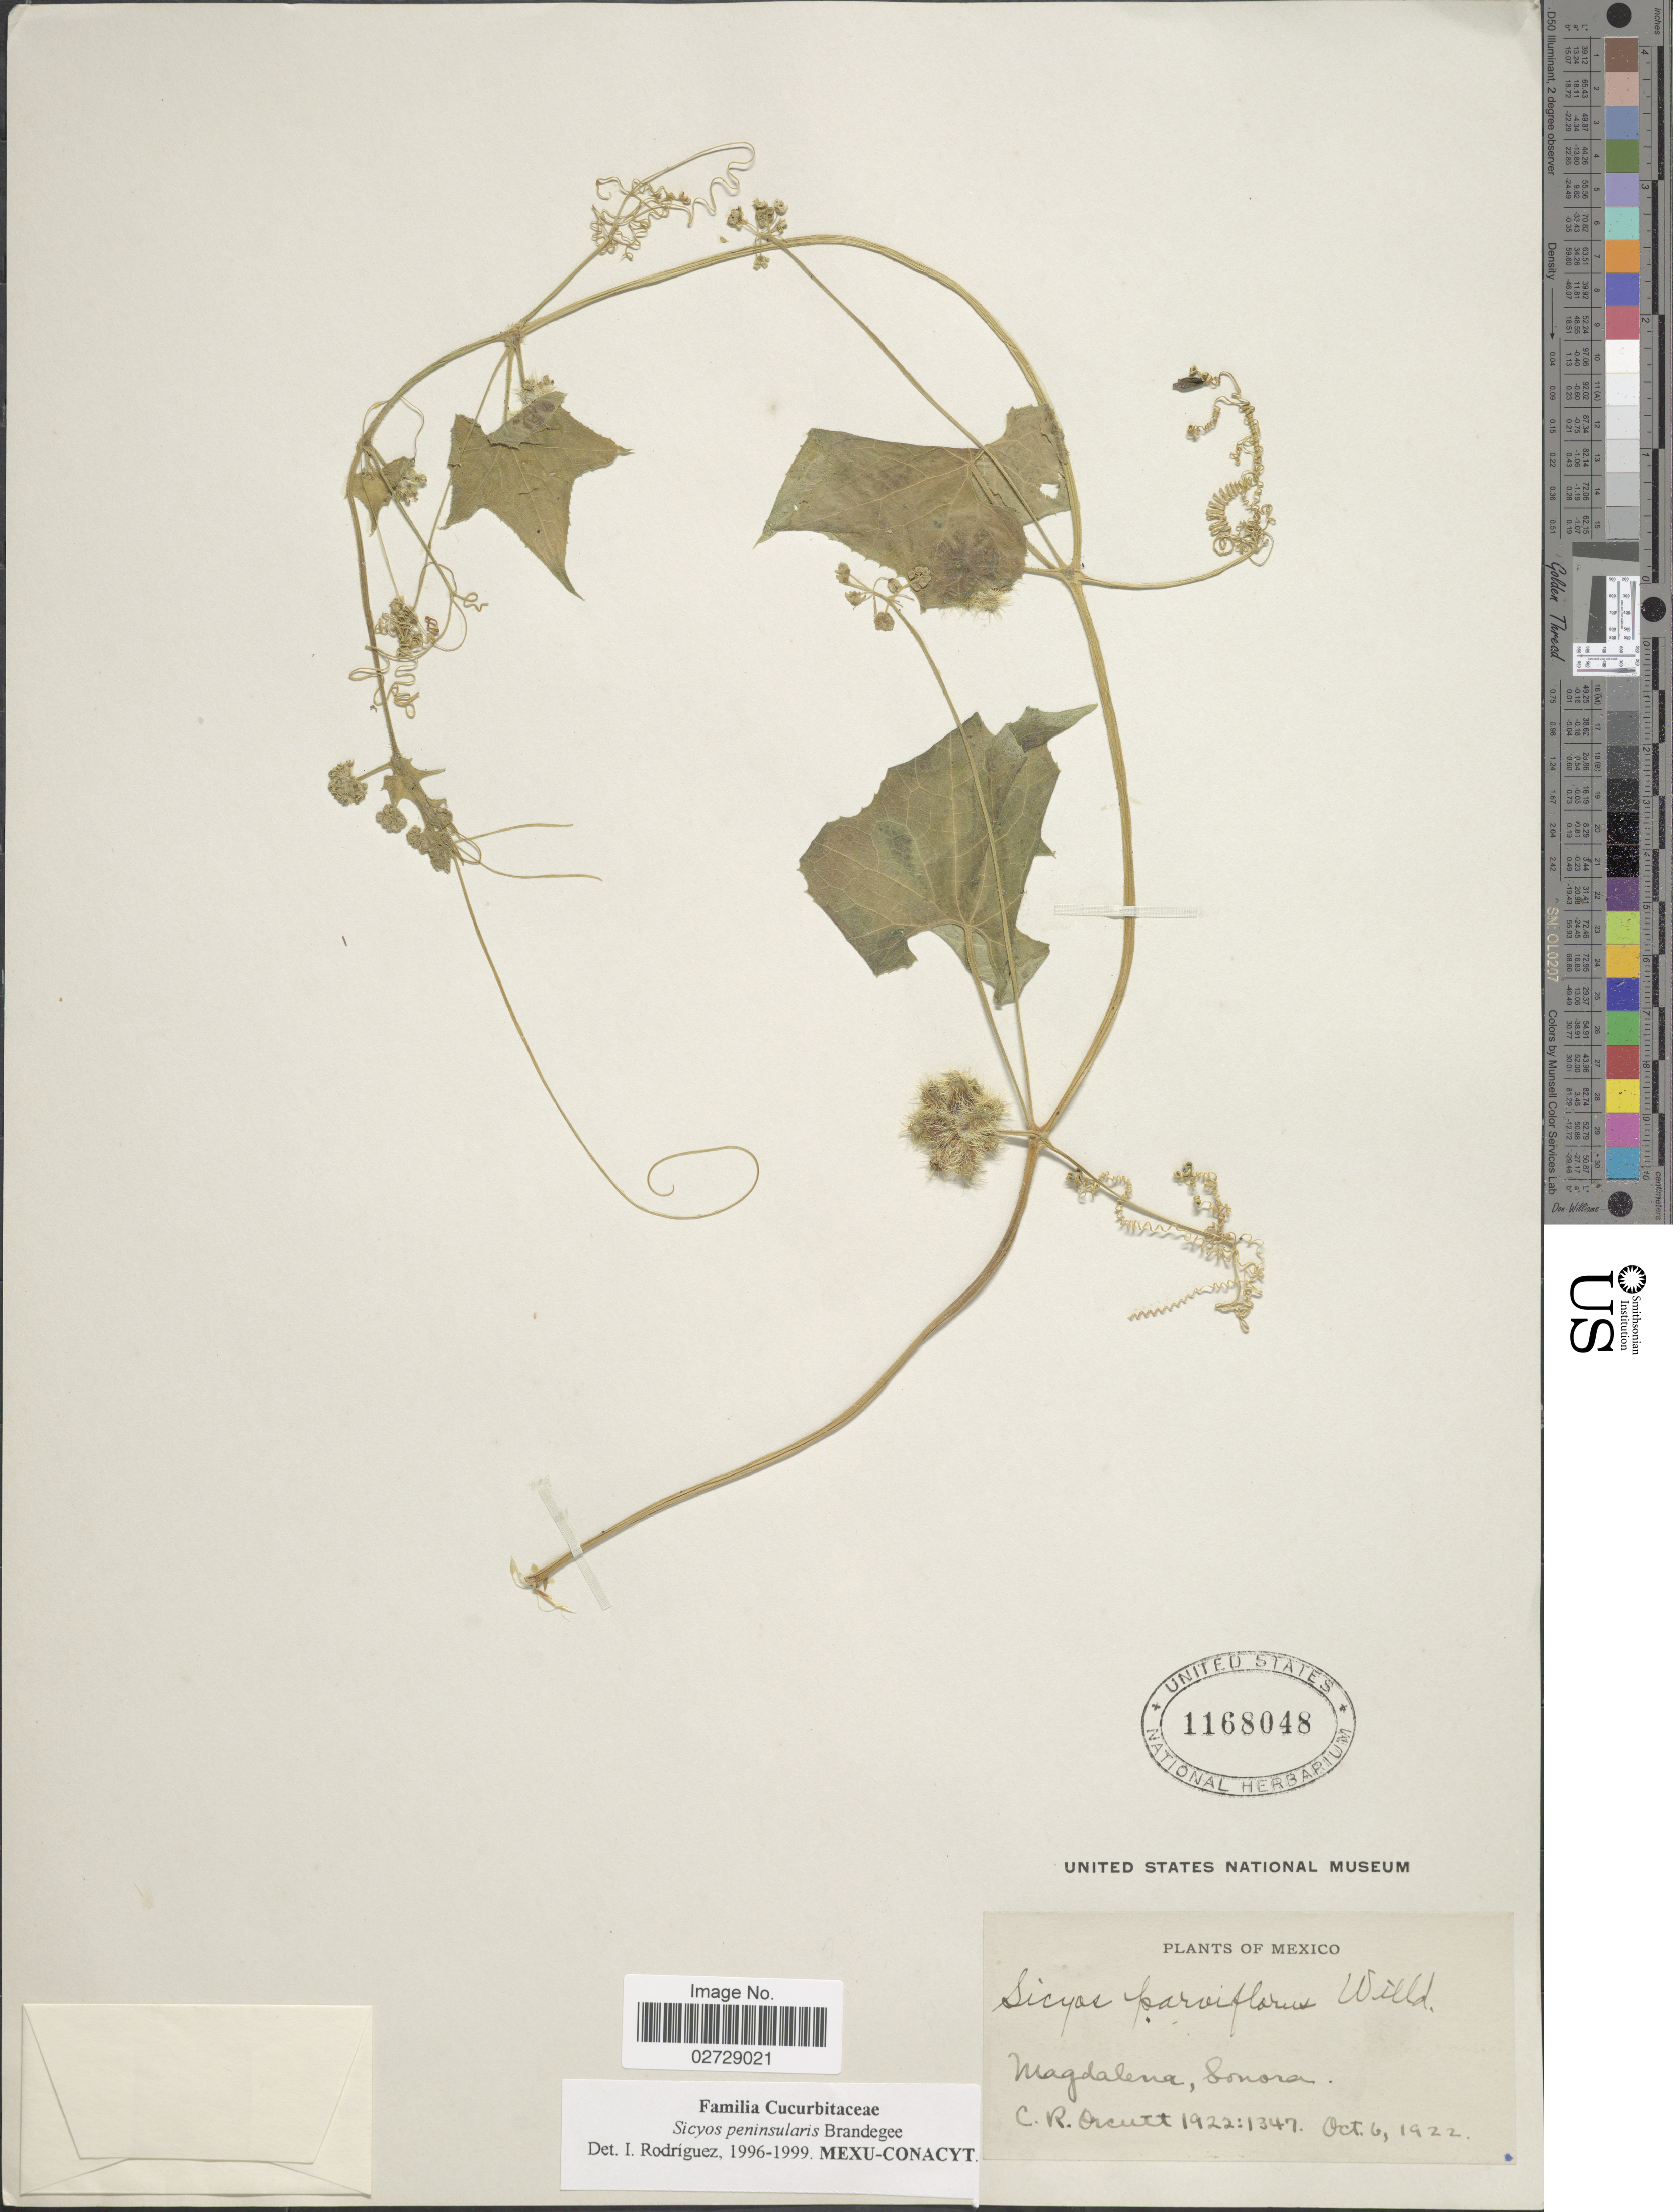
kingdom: Plantae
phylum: Tracheophyta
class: Magnoliopsida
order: Cucurbitales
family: Cucurbitaceae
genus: Sicyos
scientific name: Sicyos peninsularis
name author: Brandegee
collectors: C. R. Orcutt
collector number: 1922:1347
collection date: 1922-10-06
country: Mexico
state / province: Sonora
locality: Magdalena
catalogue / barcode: US 1168048